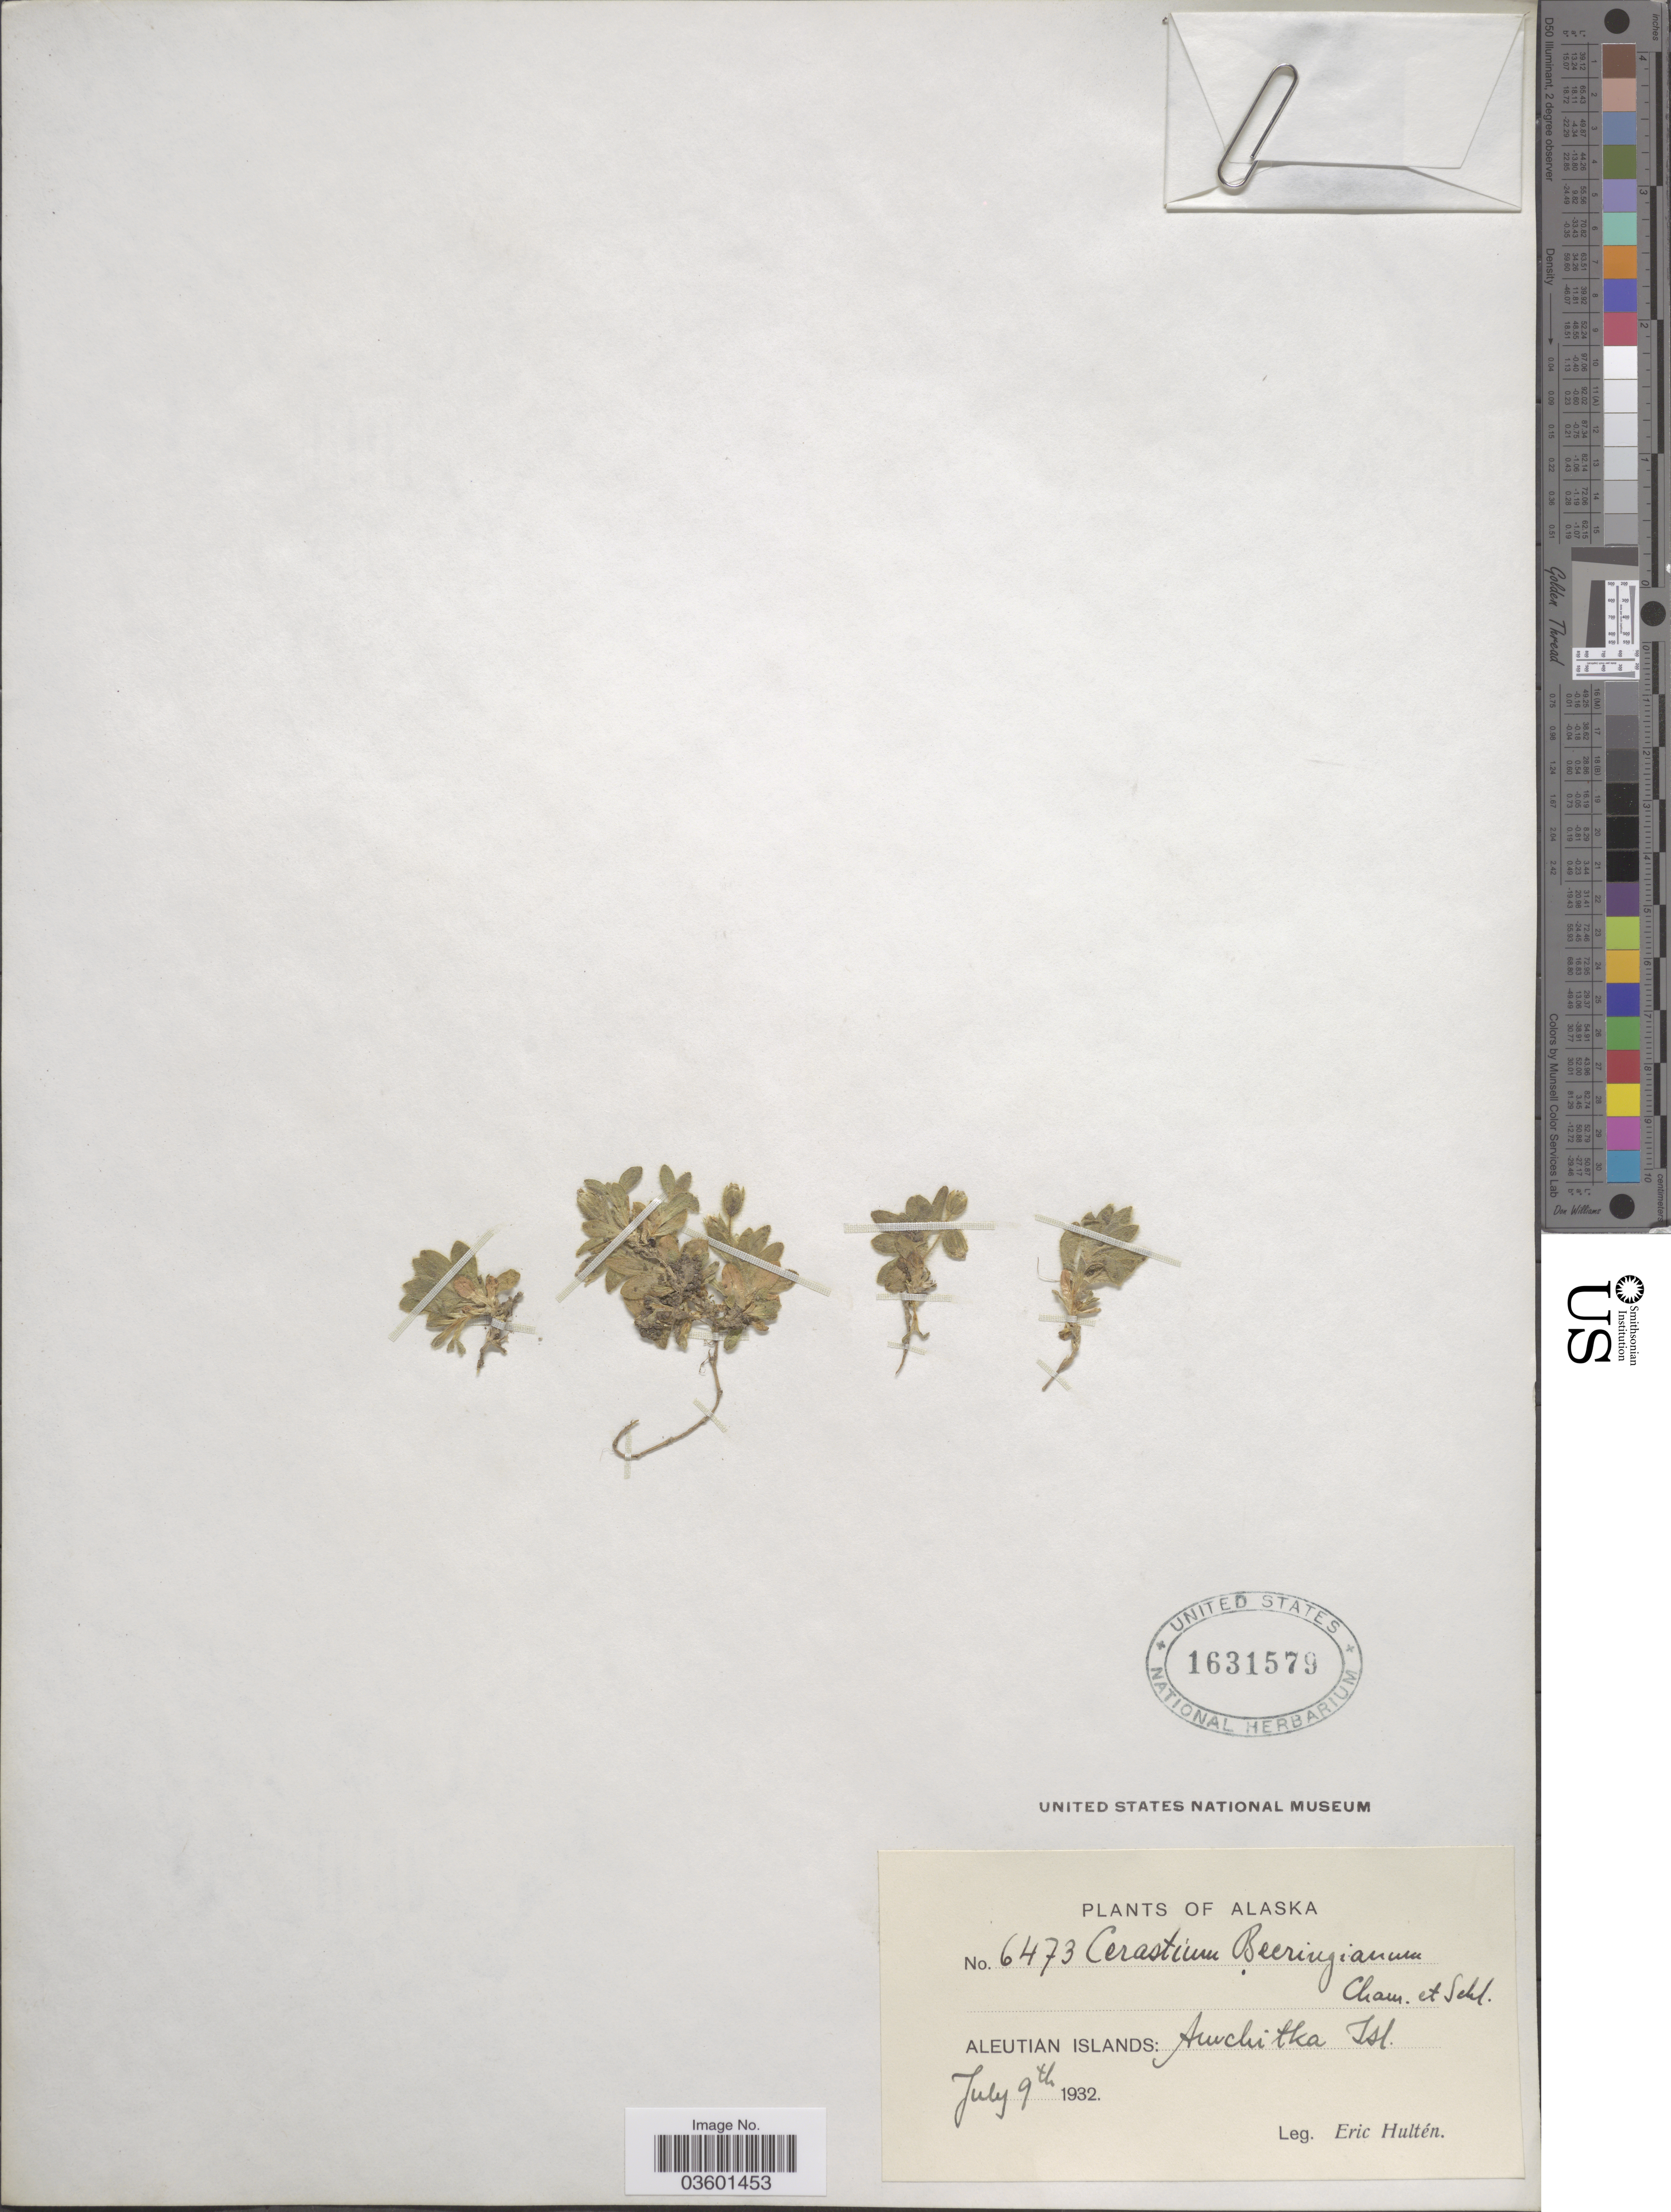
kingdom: Plantae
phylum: Tracheophyta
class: Magnoliopsida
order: Caryophyllales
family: Caryophyllaceae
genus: Cerastium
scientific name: Cerastium beeringianum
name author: Cham. & Schltdl.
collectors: E. G. Hultén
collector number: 6473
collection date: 1932-07-09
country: United States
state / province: Alaska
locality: Aleutian Islands: Amchitka Isl.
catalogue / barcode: US 1631579